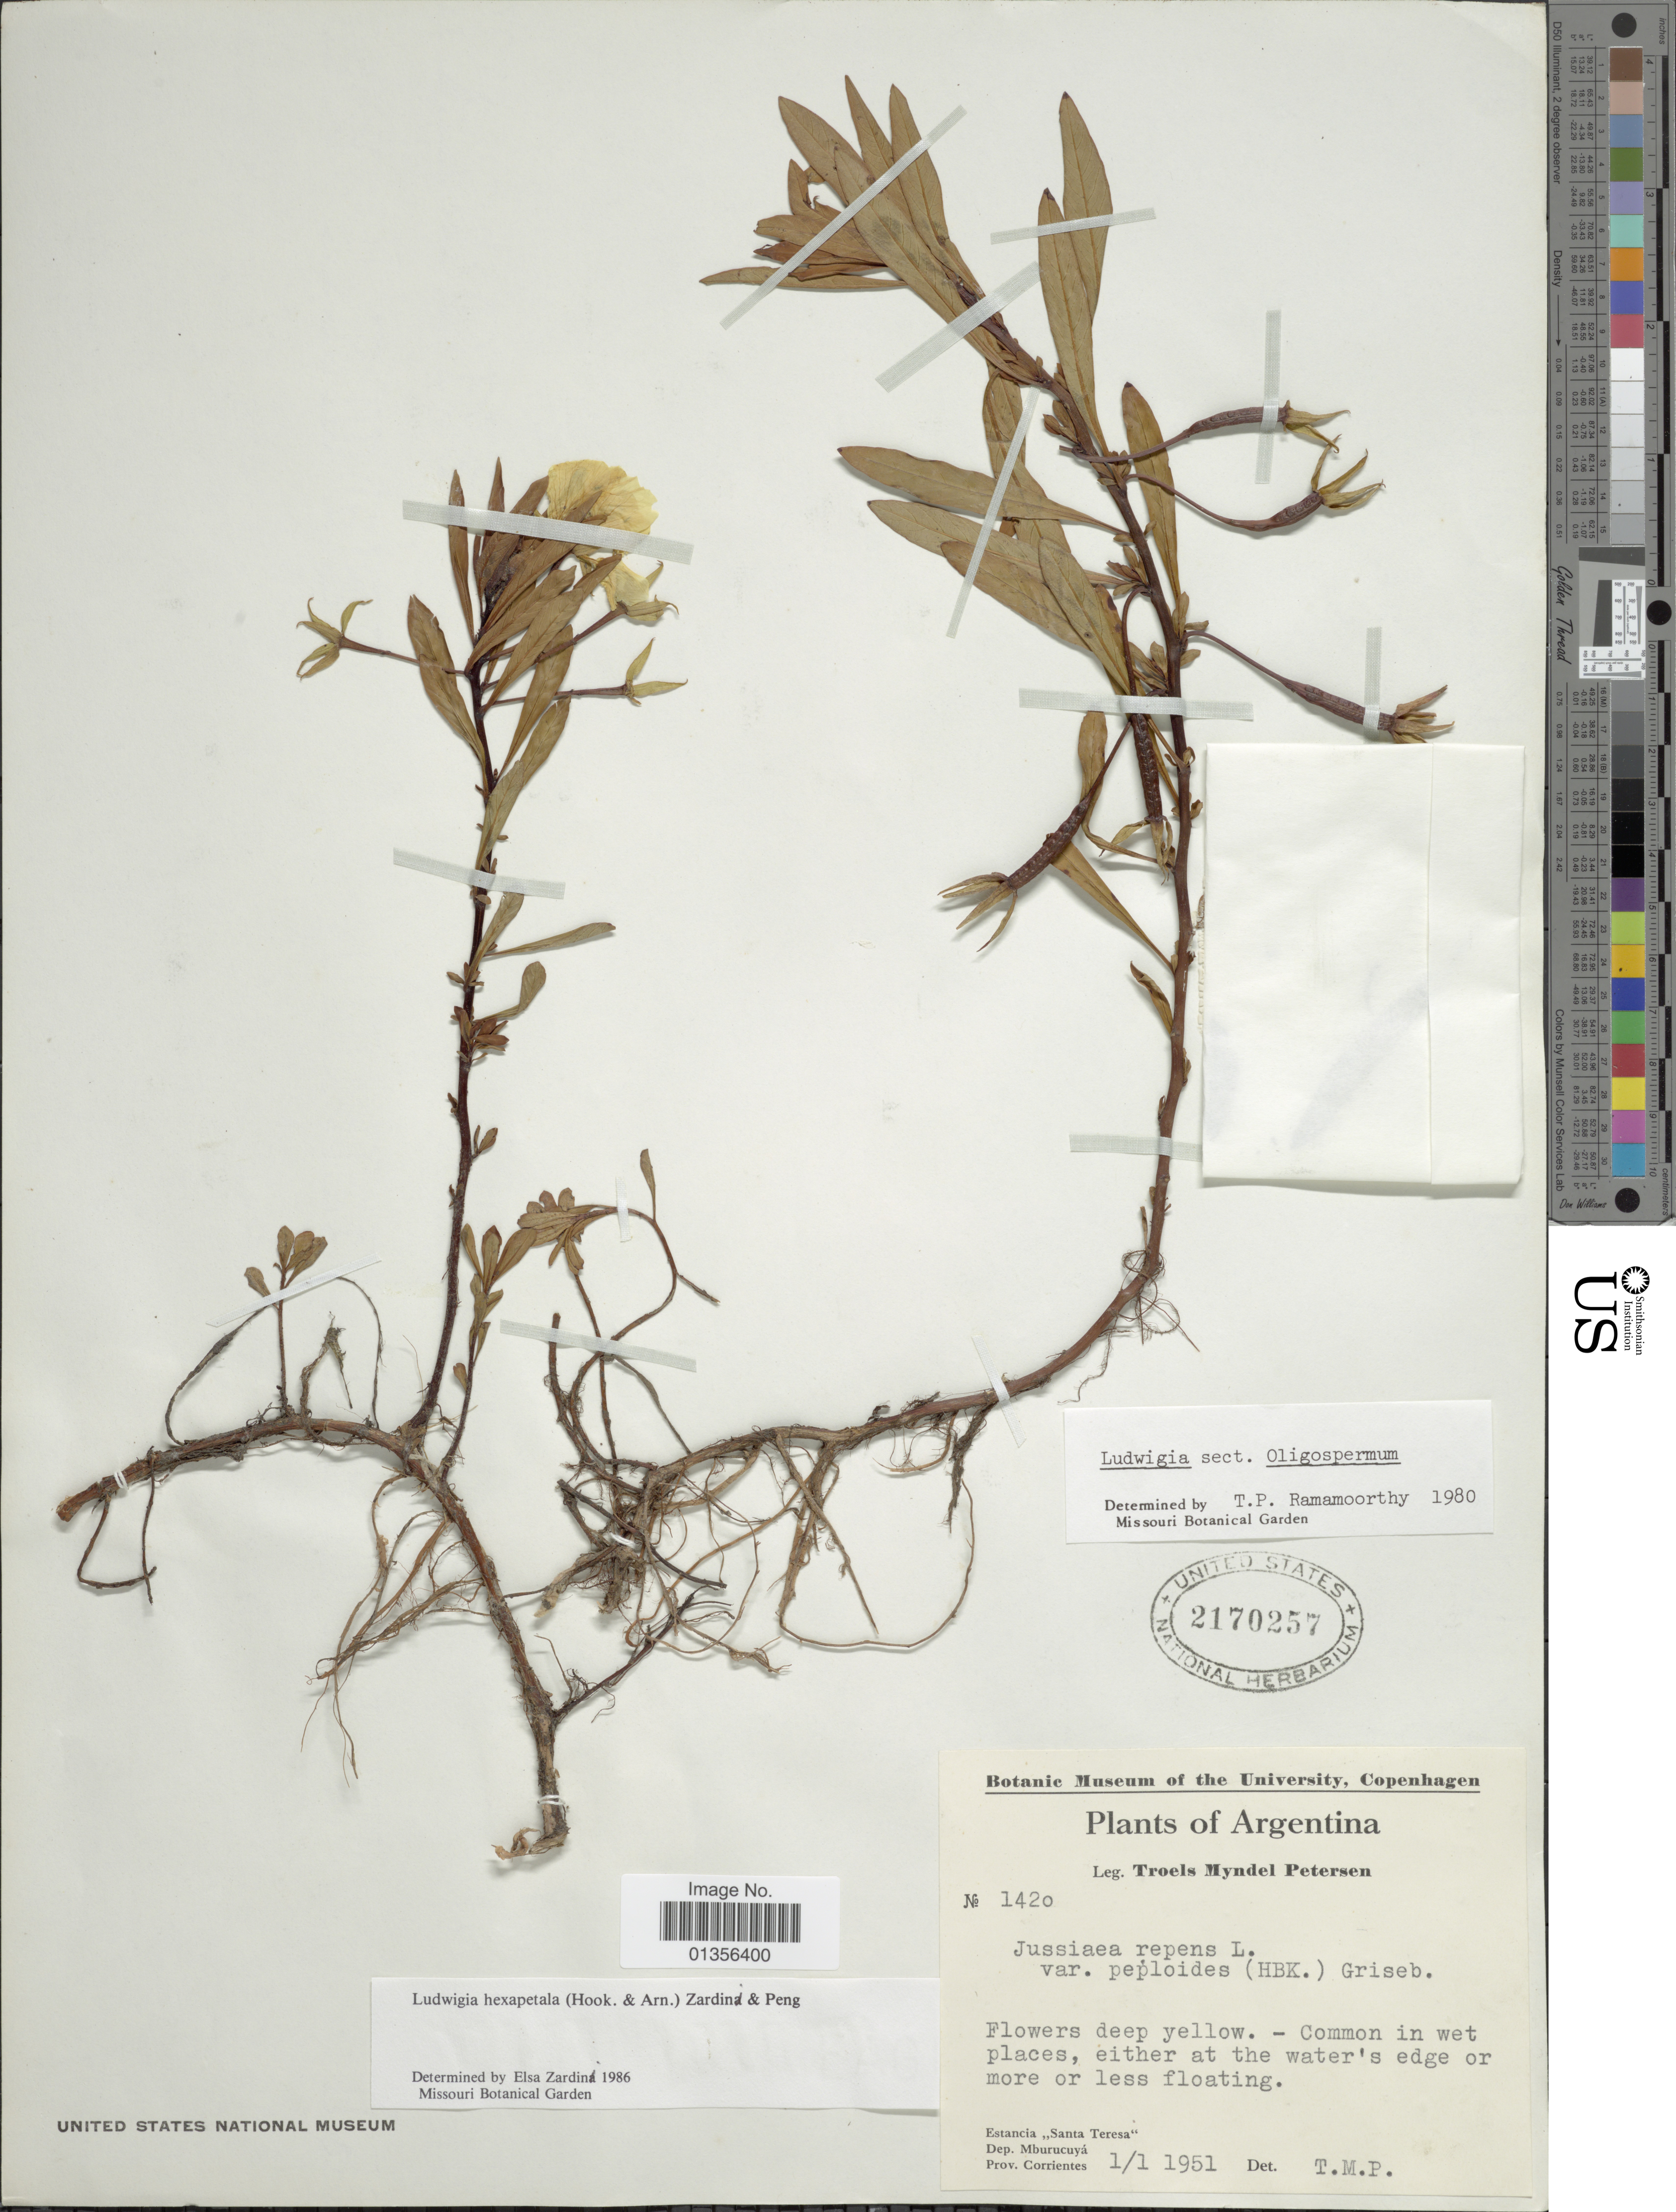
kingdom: Plantae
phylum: Tracheophyta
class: Magnoliopsida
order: Myrtales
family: Onagraceae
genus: Ludwigia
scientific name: Ludwigia hexapetala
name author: (Hook. & Arn.) Zardini et al.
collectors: T. M. Petersen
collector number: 1420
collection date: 1951-01-01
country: Argentina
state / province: Corrientes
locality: Estancia "Santa Teresa", Dep. Mburucuyá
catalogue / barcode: US 2170257